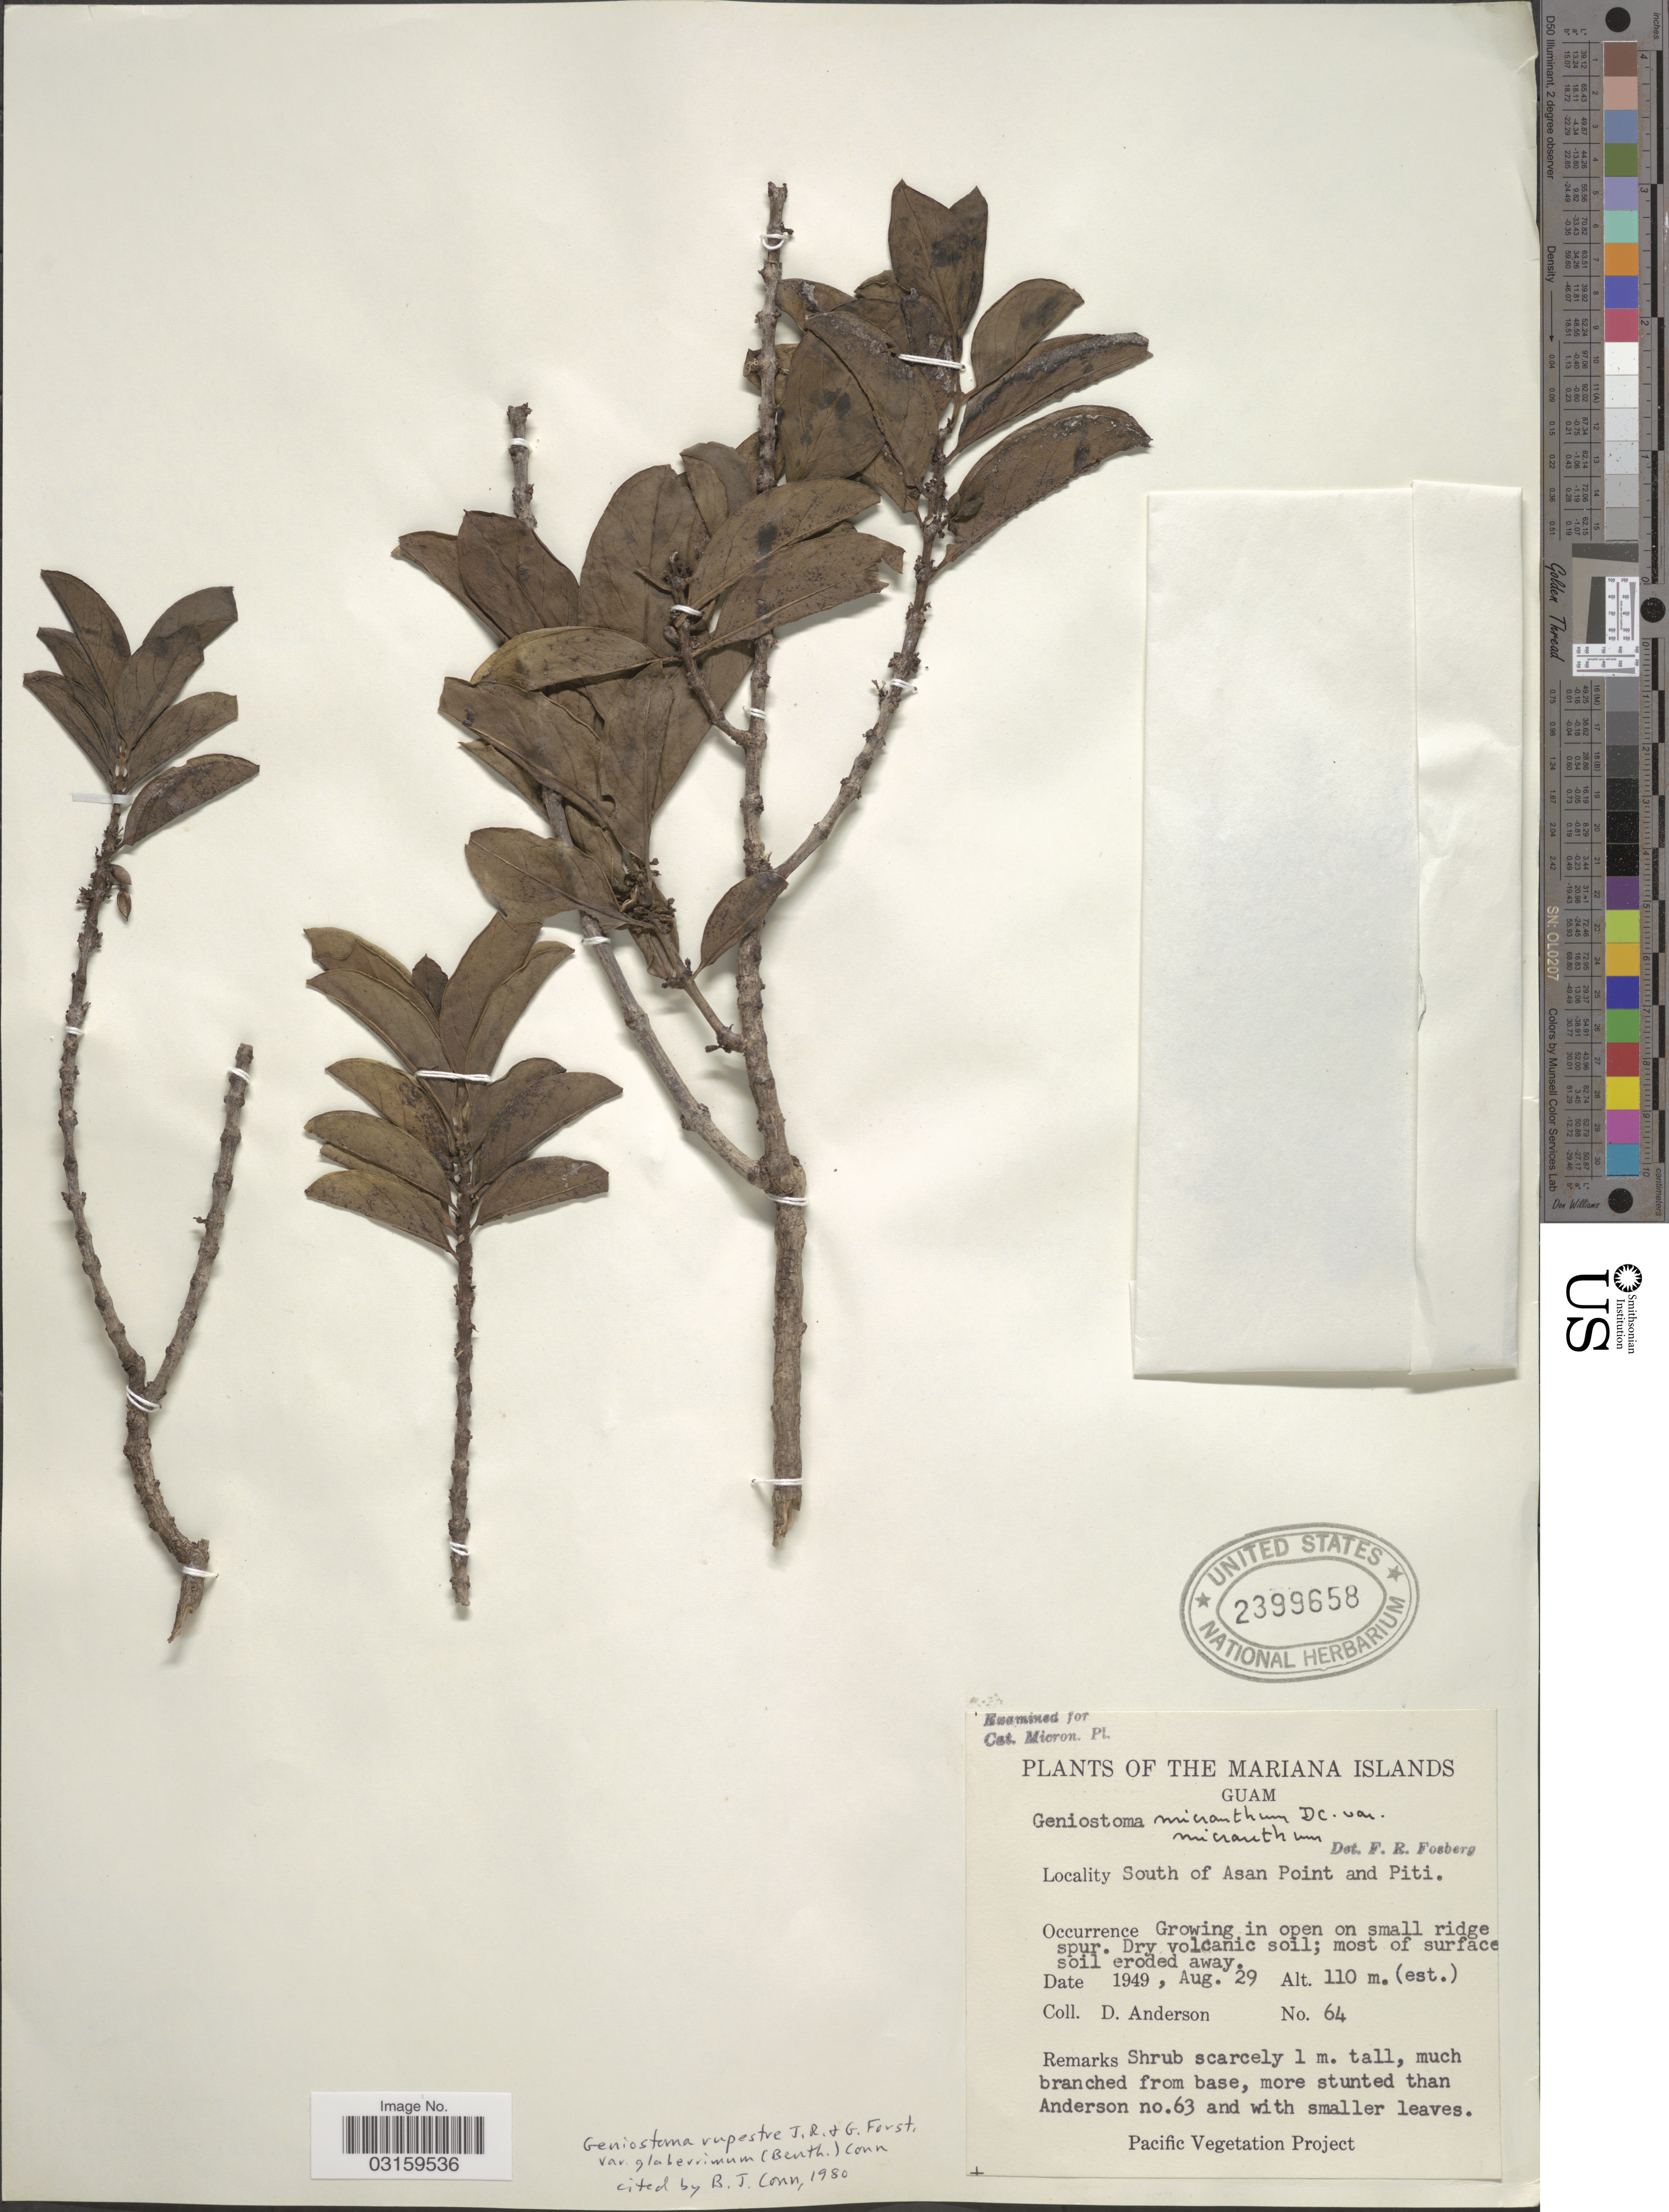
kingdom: Plantae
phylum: Tracheophyta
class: Magnoliopsida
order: Gentianales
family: Loganiaceae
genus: Geniostoma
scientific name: Geniostoma rupestre var. glaberrimum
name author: J.R. Forst. & G. Forst.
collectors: D. Anderson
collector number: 64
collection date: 1949-08-29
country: Guam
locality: Mariana Islands. South of Asan Point and Piti.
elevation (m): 110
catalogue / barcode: US 2399658